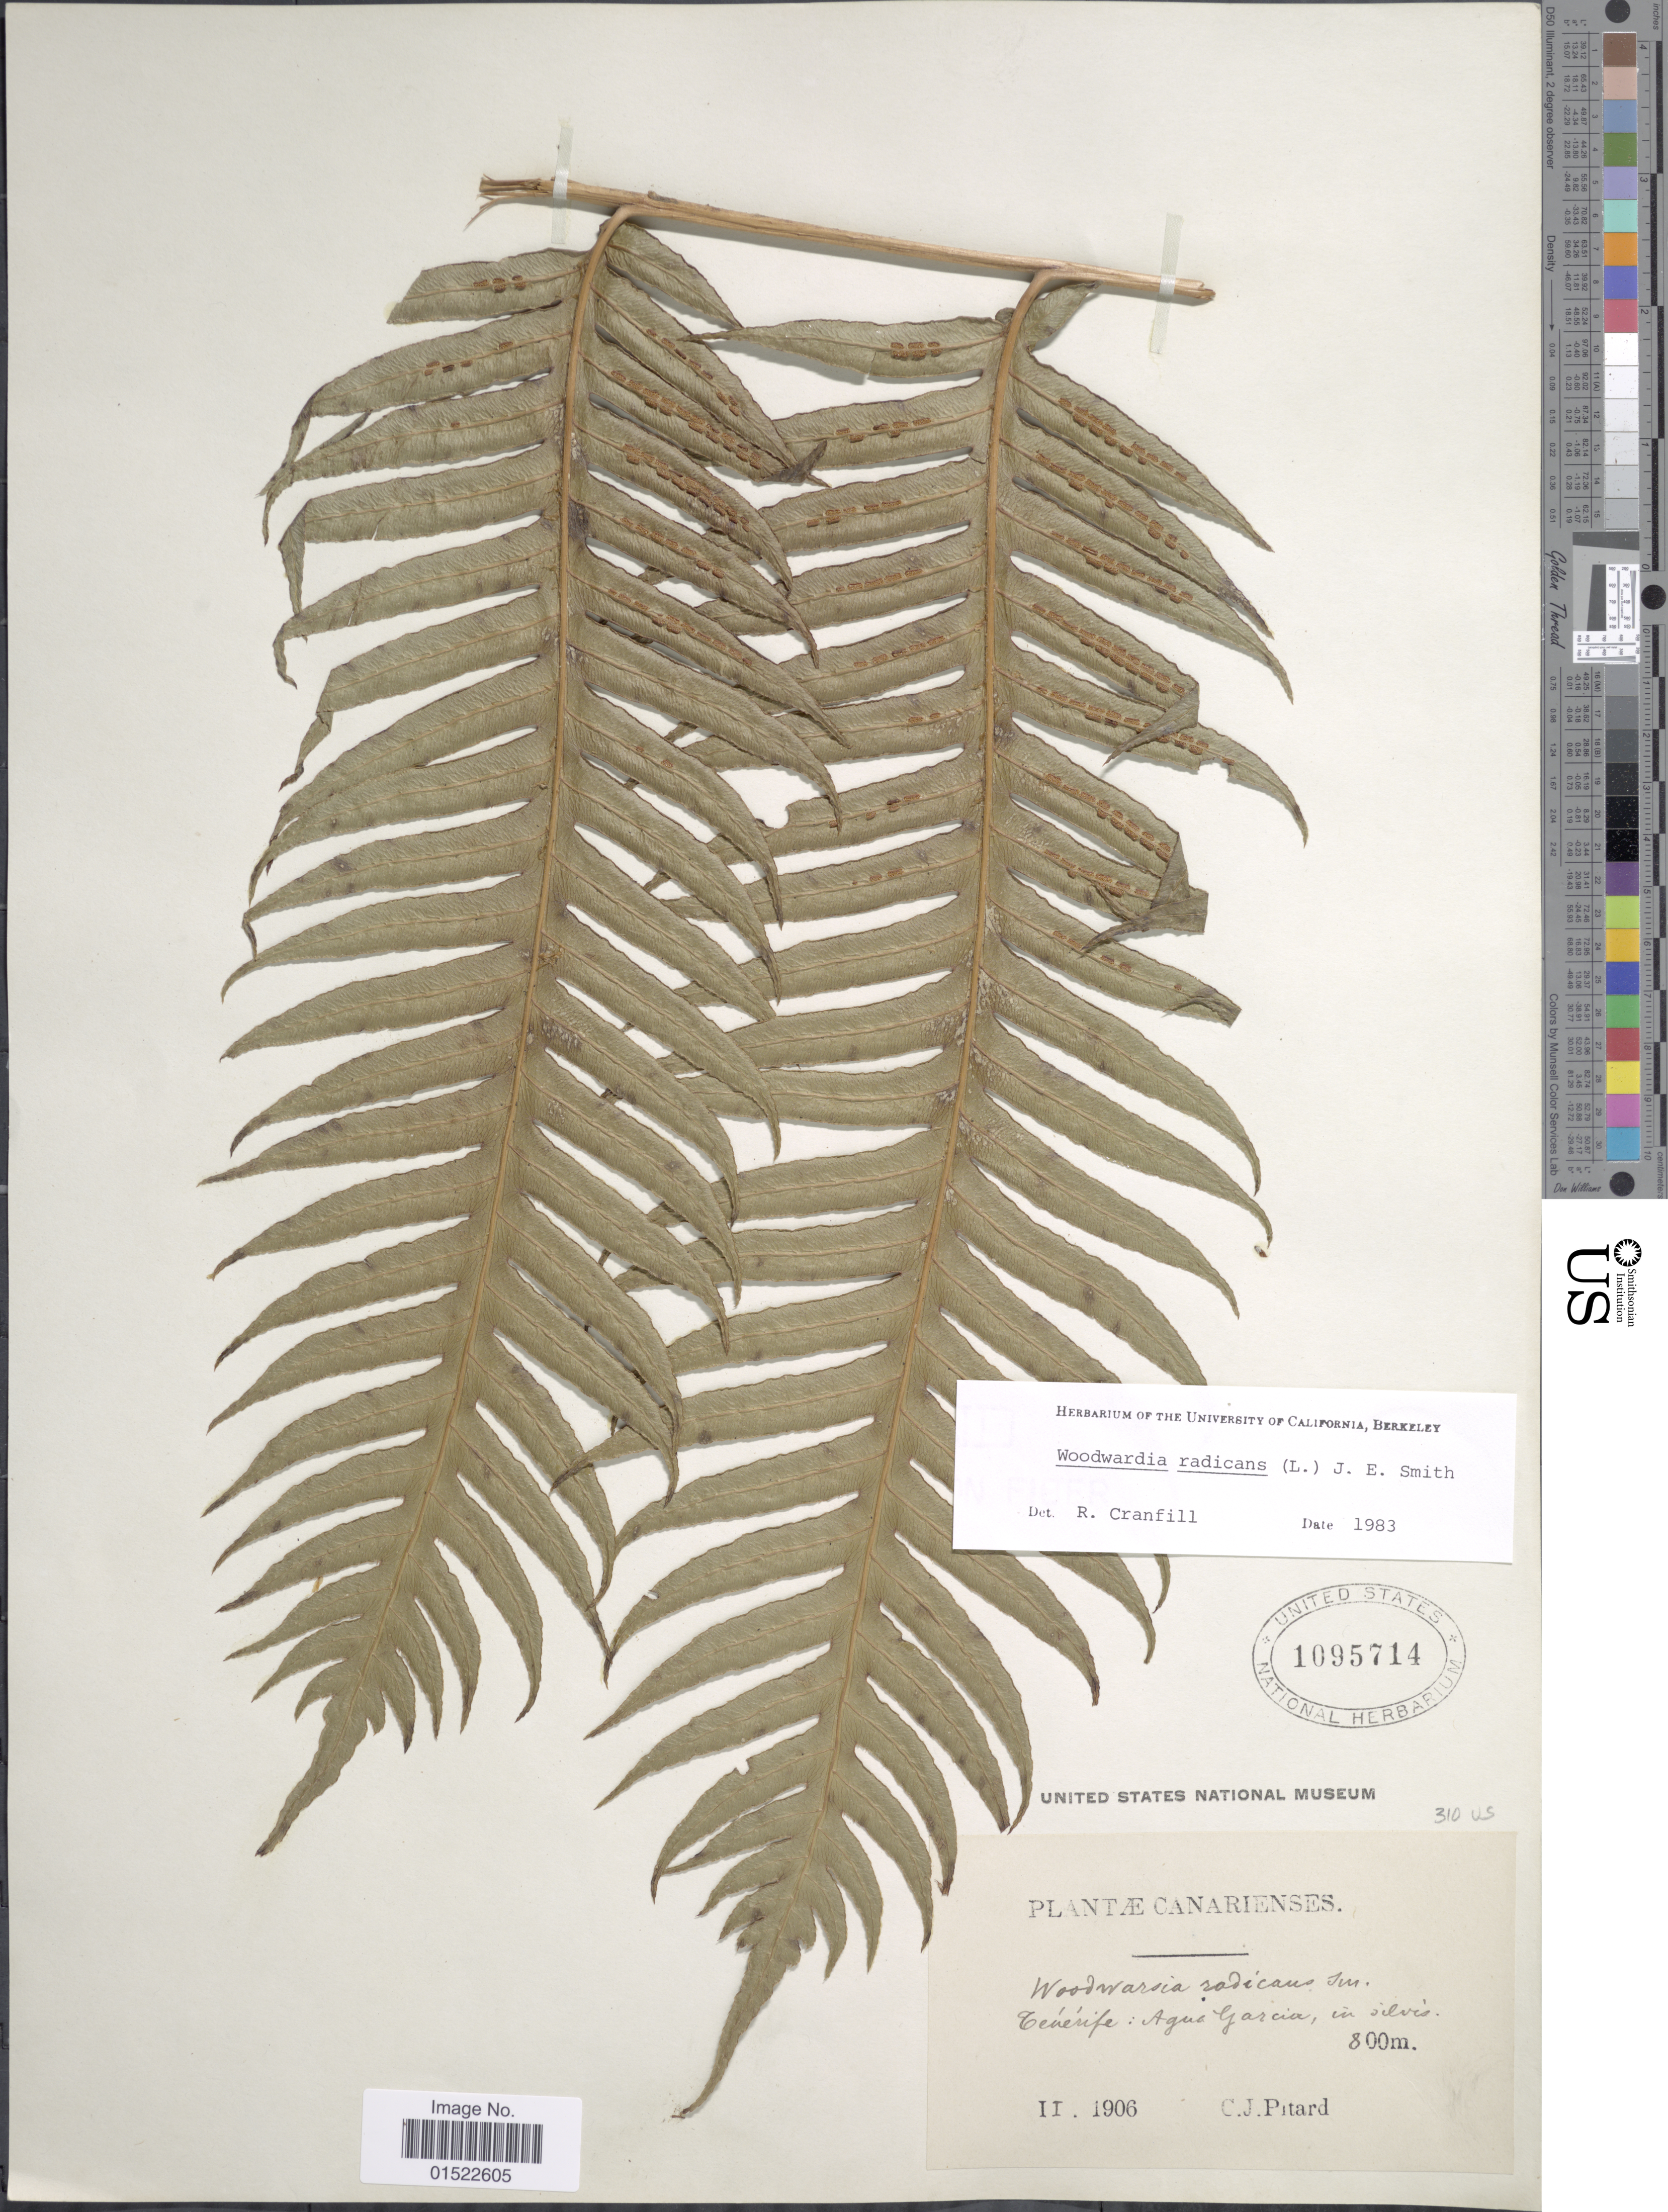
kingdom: Plantae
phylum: Tracheophyta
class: Polypodiopsida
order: Polypodiales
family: Blechnaceae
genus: Woodwardia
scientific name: Woodwardia radicans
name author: (L.) Sm.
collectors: C. Pitard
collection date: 1906-02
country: Spain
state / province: Canarias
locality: Tenerife: Agua Garcia, in silvis.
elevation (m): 800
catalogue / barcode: US 1095714